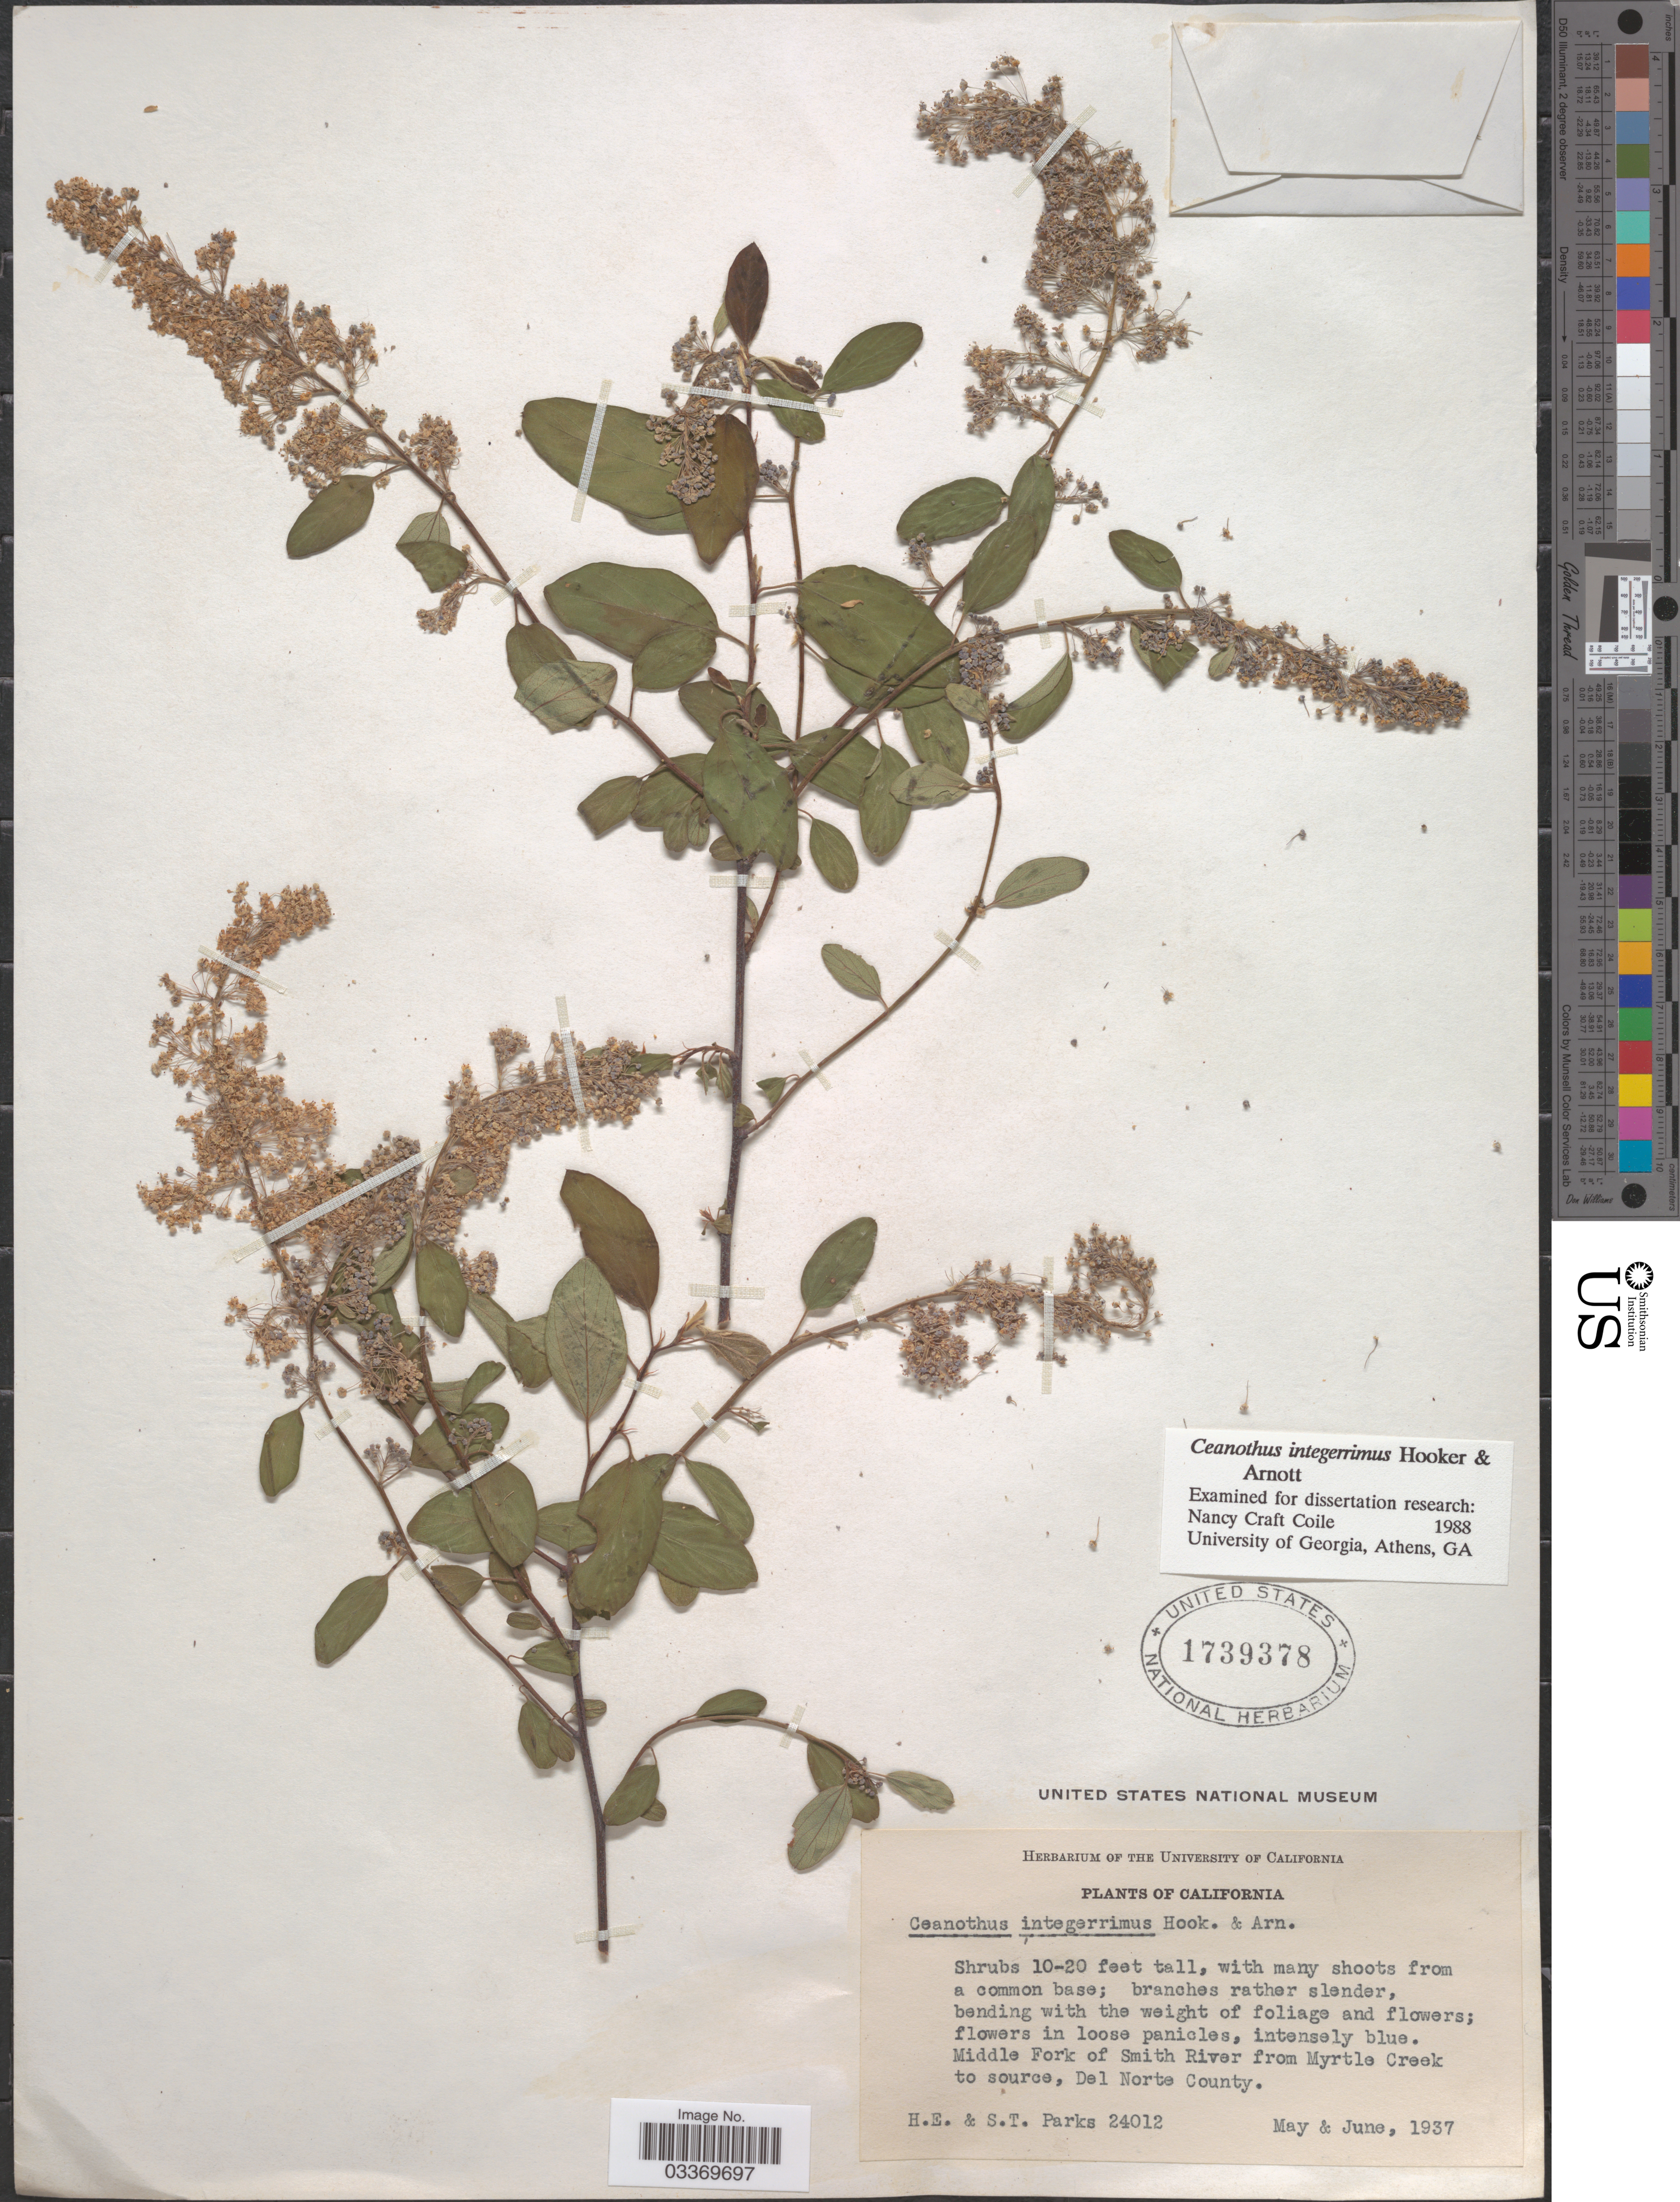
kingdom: Plantae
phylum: Tracheophyta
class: Magnoliopsida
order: Rosales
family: Rhamnaceae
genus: Ceanothus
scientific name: Ceanothus integerrimus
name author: Hook. & Arn.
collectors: H. E. Parks & S. Parks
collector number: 24012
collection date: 1937-05/1937-06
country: United States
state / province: California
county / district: Del Norte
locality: Middle Fork of Smith River from Myrtle Creek to source, Del Norte County.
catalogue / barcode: US 1739378